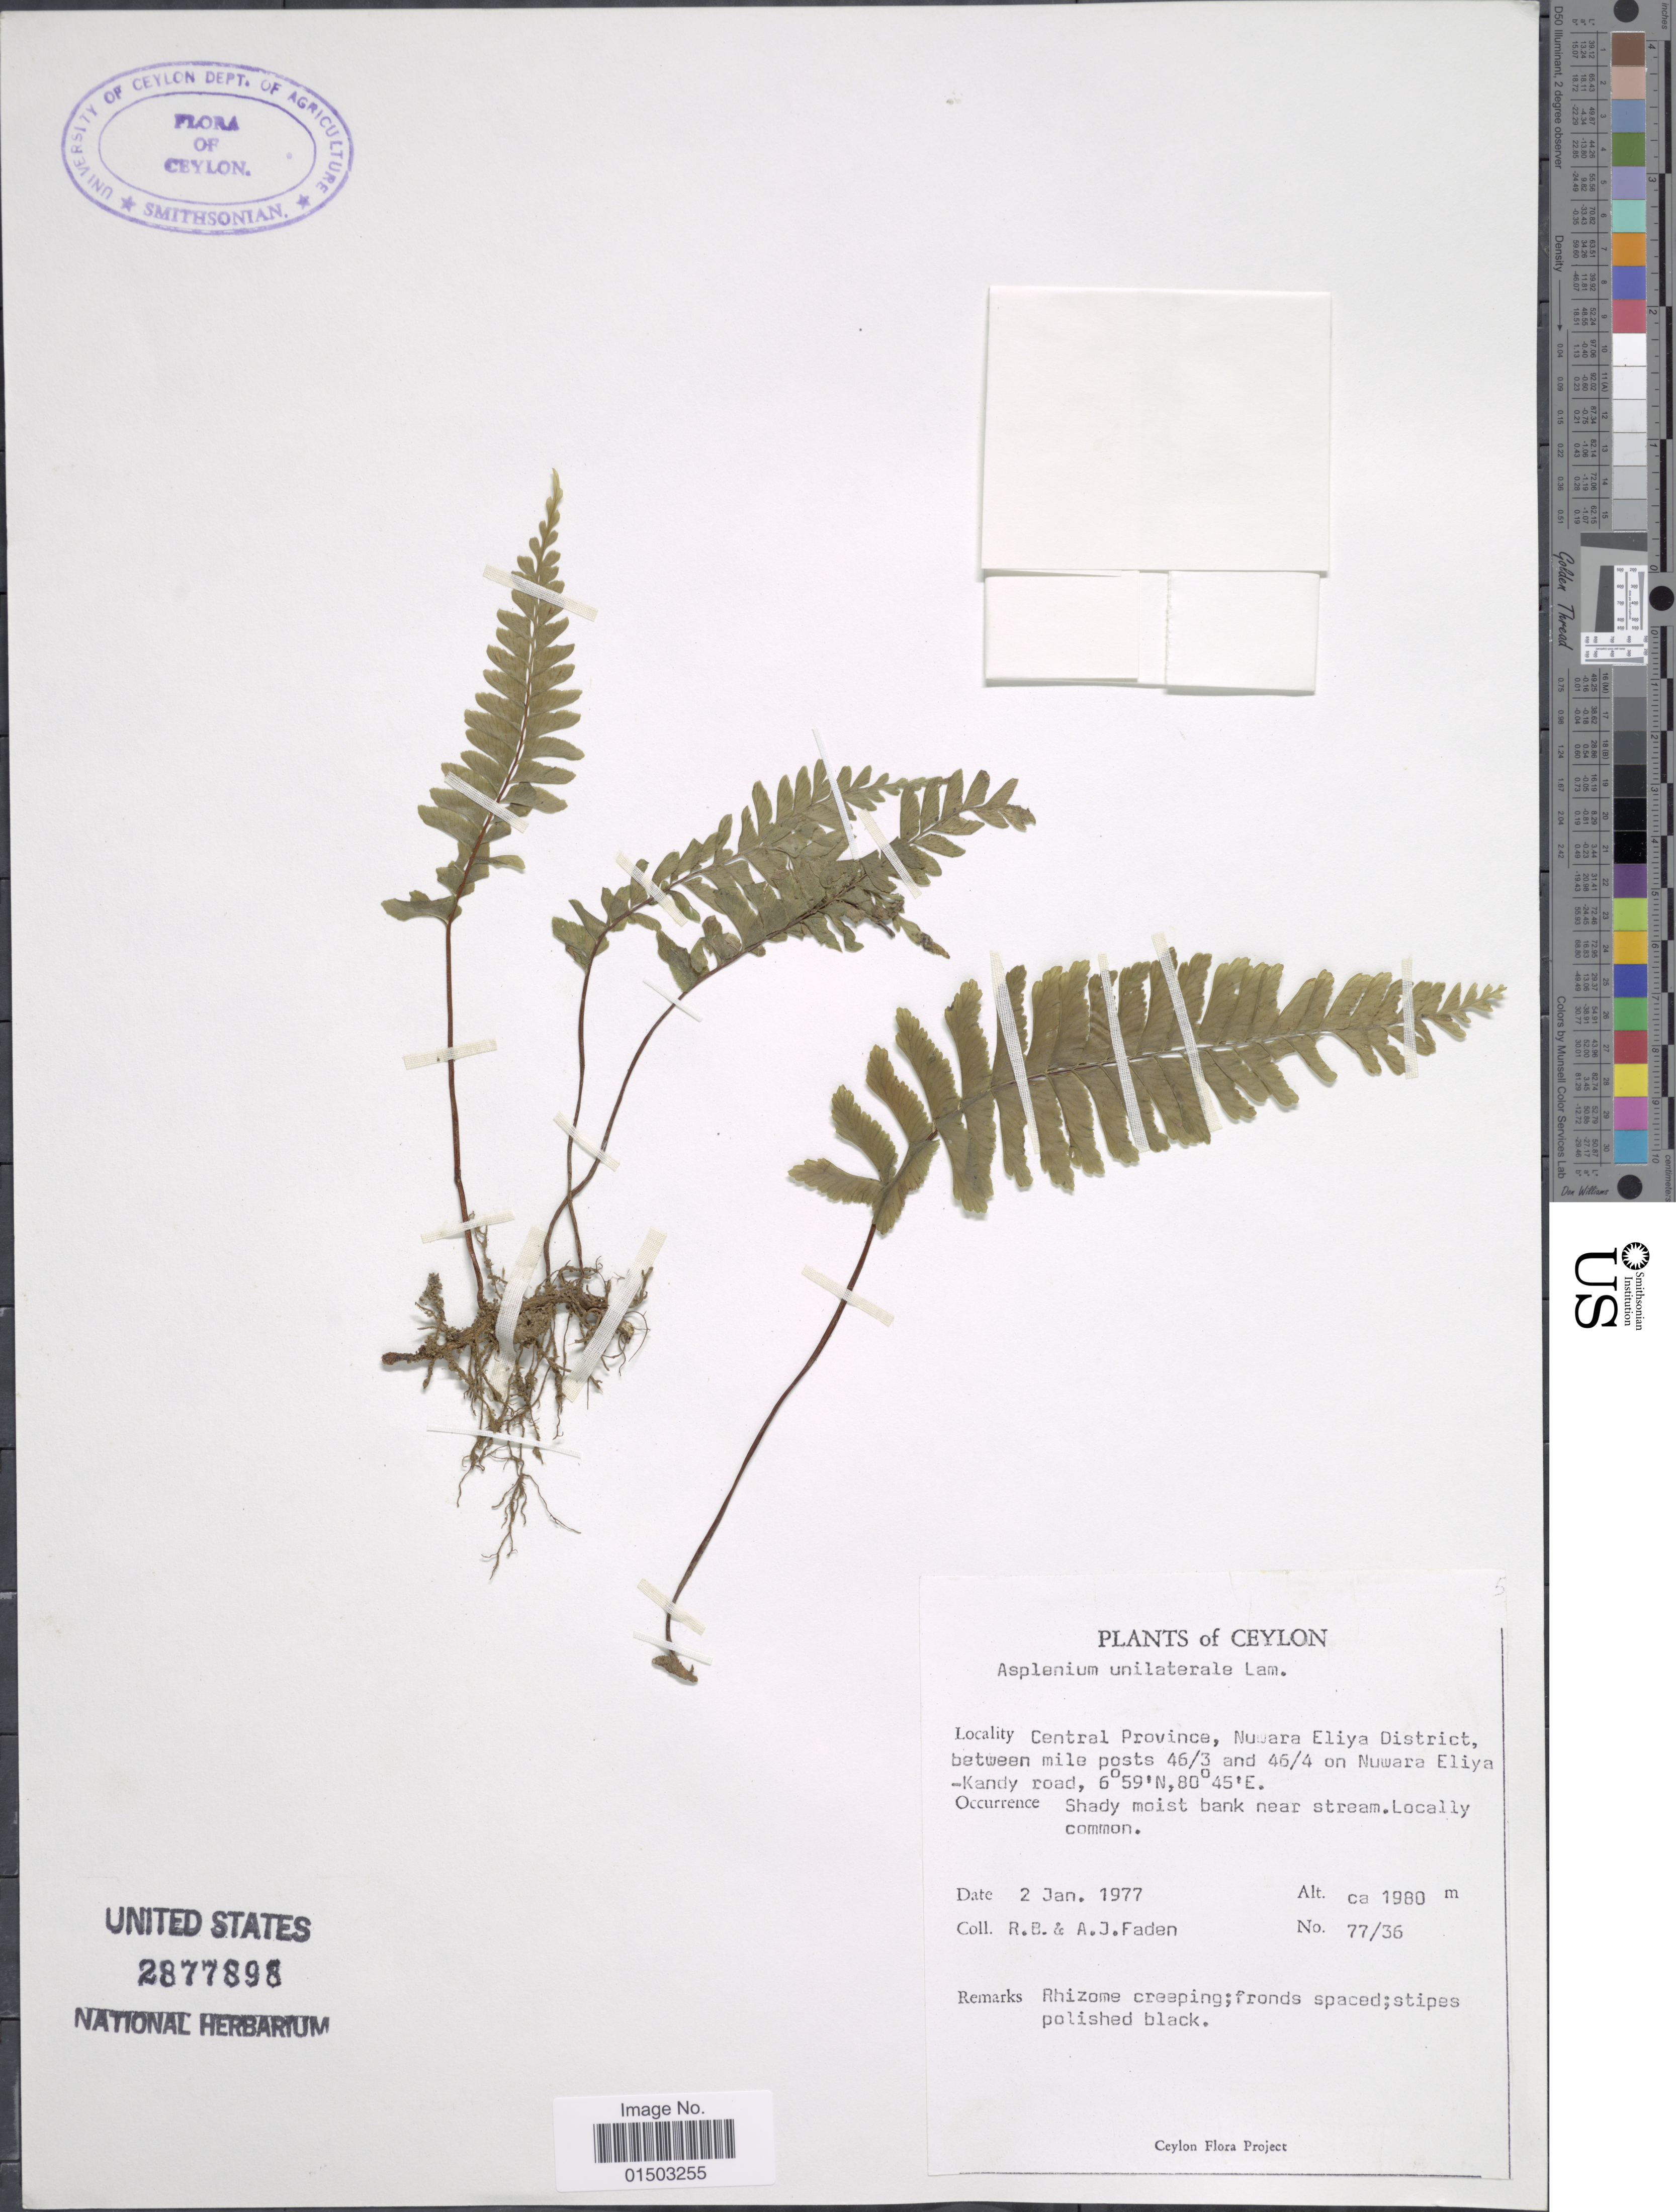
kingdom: Plantae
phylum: Tracheophyta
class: Polypodiopsida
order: Polypodiales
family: Aspleniaceae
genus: Hymenasplenium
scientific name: Hymenasplenium unilaterale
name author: (Lam.) Hayata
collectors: R. B. Faden & A. J. Faden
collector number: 77/36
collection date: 1977-01-02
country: Sri Lanka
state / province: Central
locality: Ceylon, Central Province, Nuwara Eliya District between mile posts 46/3 on Nuwara Eliya - Kandy road.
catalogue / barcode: US 2877898